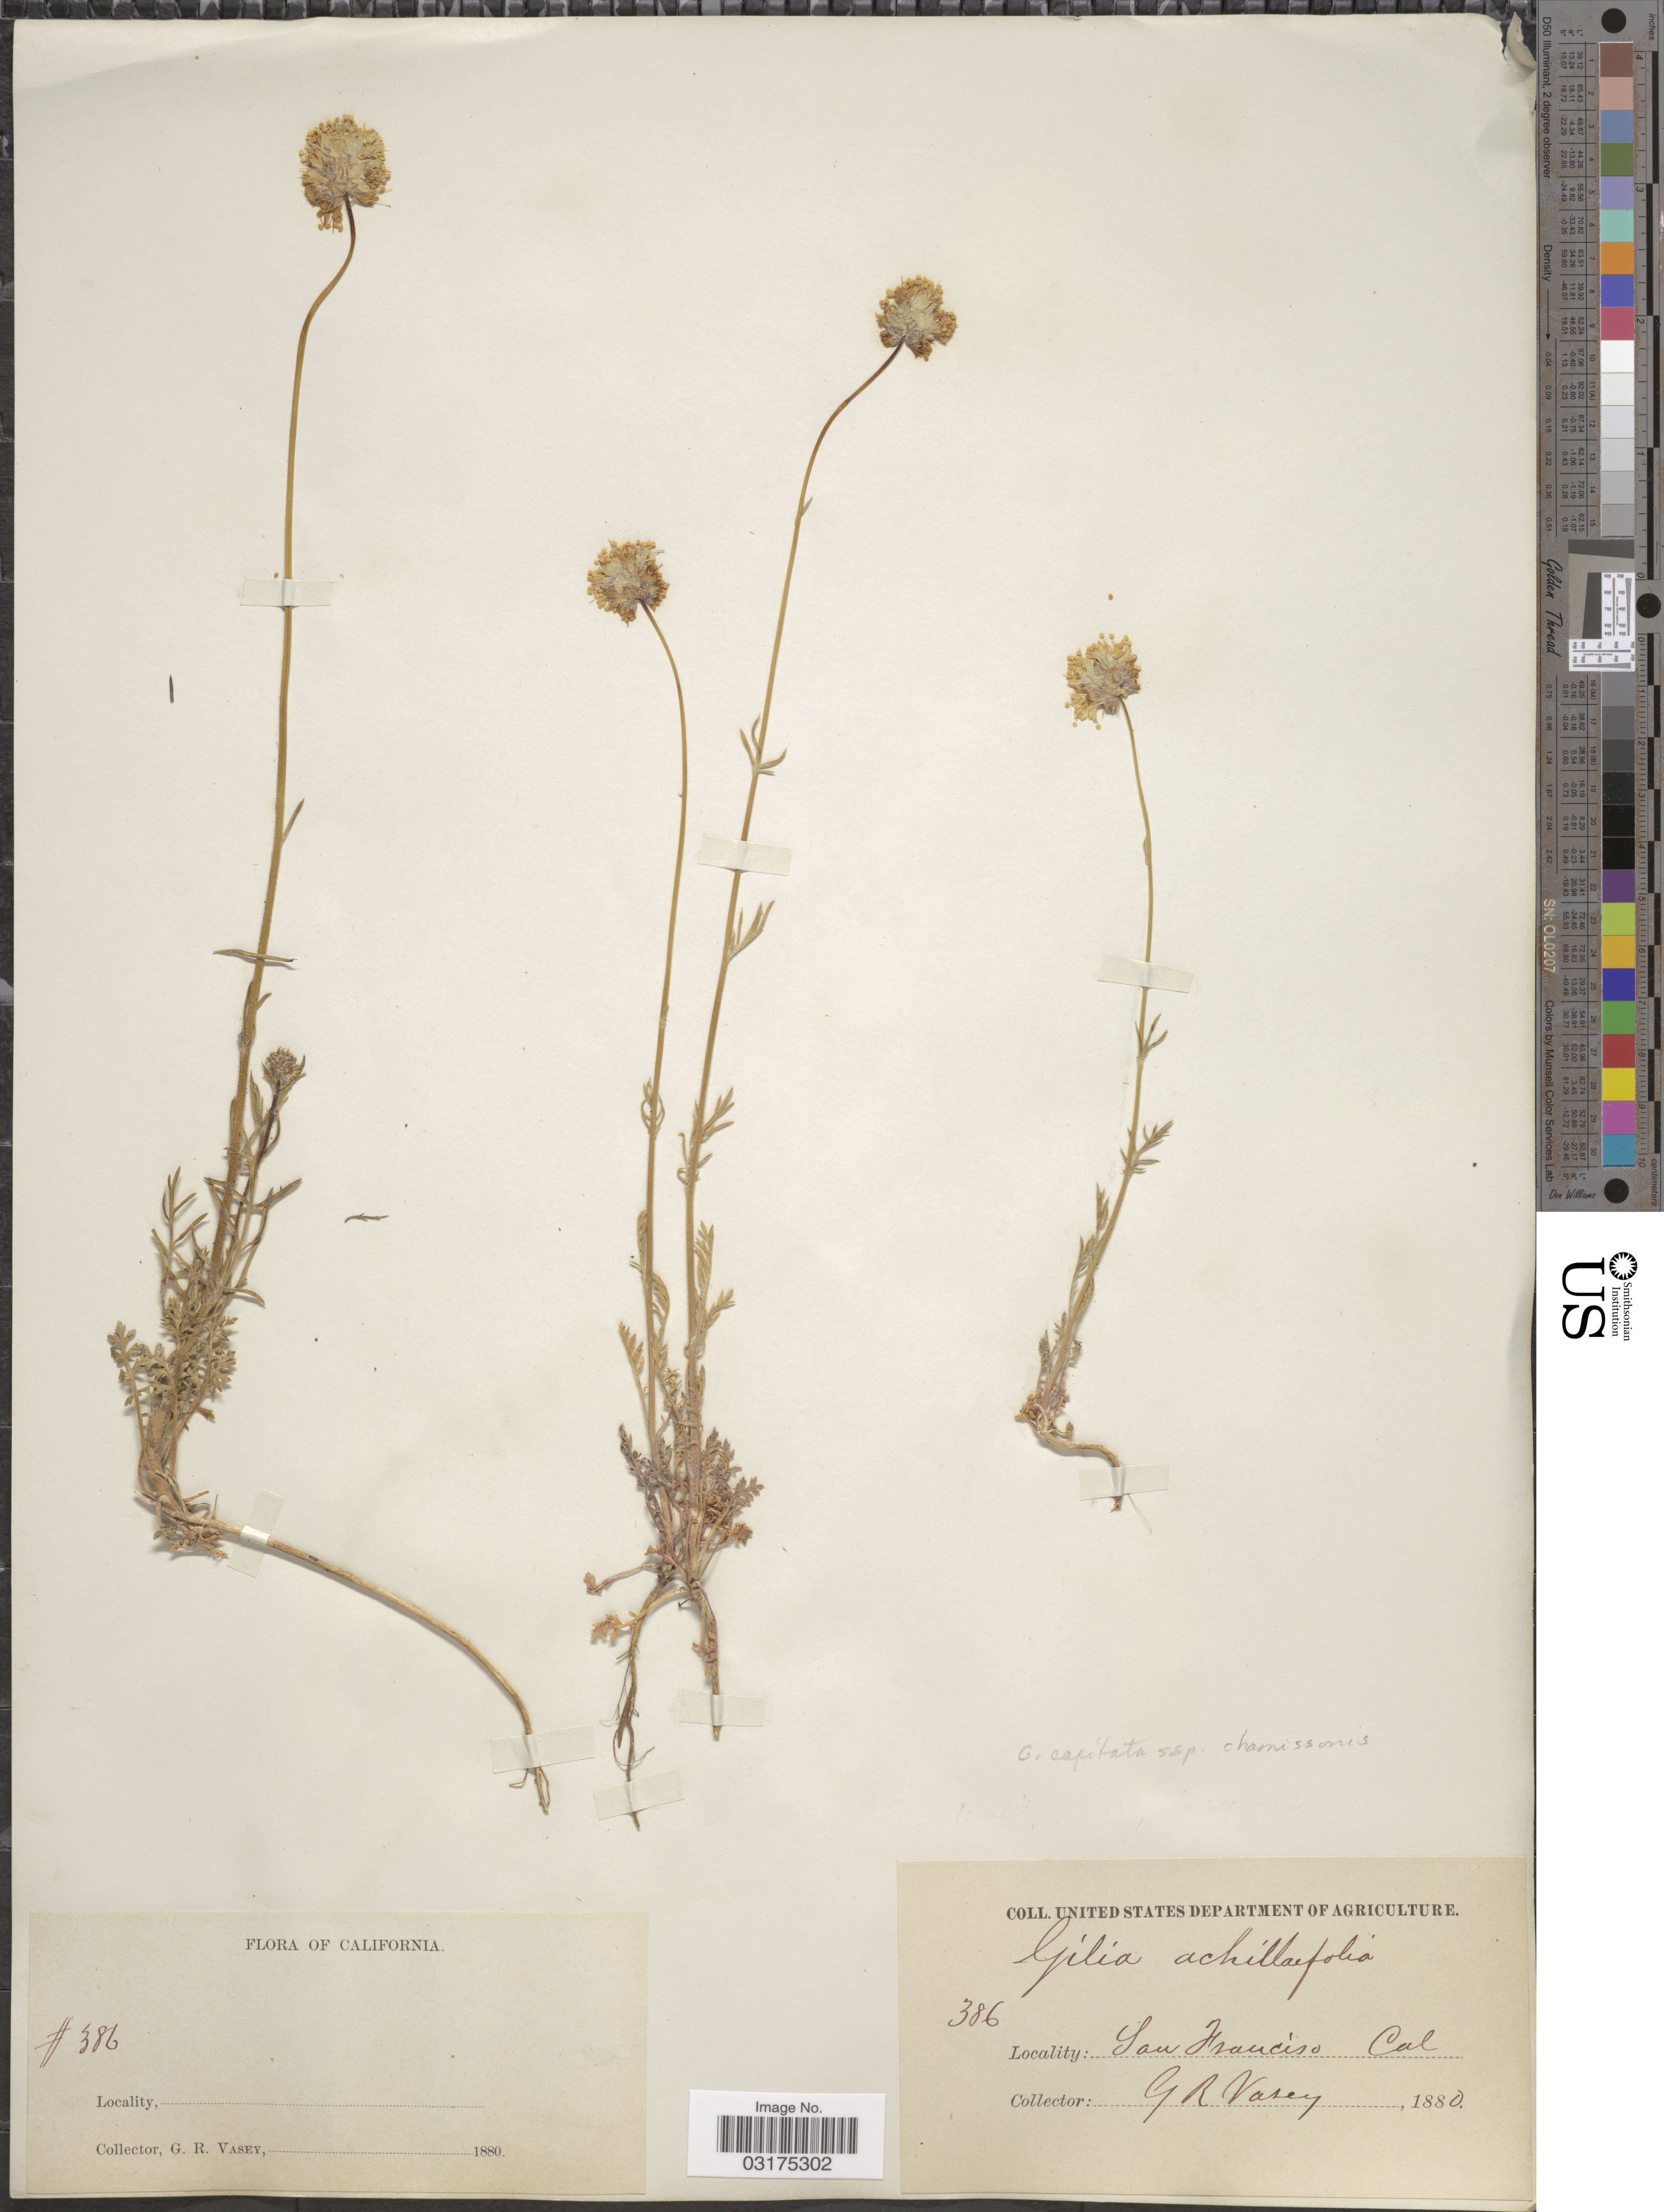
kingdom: Plantae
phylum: Tracheophyta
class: Magnoliopsida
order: Ericales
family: Polemoniaceae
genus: Gilia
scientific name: Gilia capitata subsp. chamissonis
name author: (Greene) V.E. Grant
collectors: G. R. Vasey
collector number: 386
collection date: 1880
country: United States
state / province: California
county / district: San Francisco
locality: San Francisco, Cal.